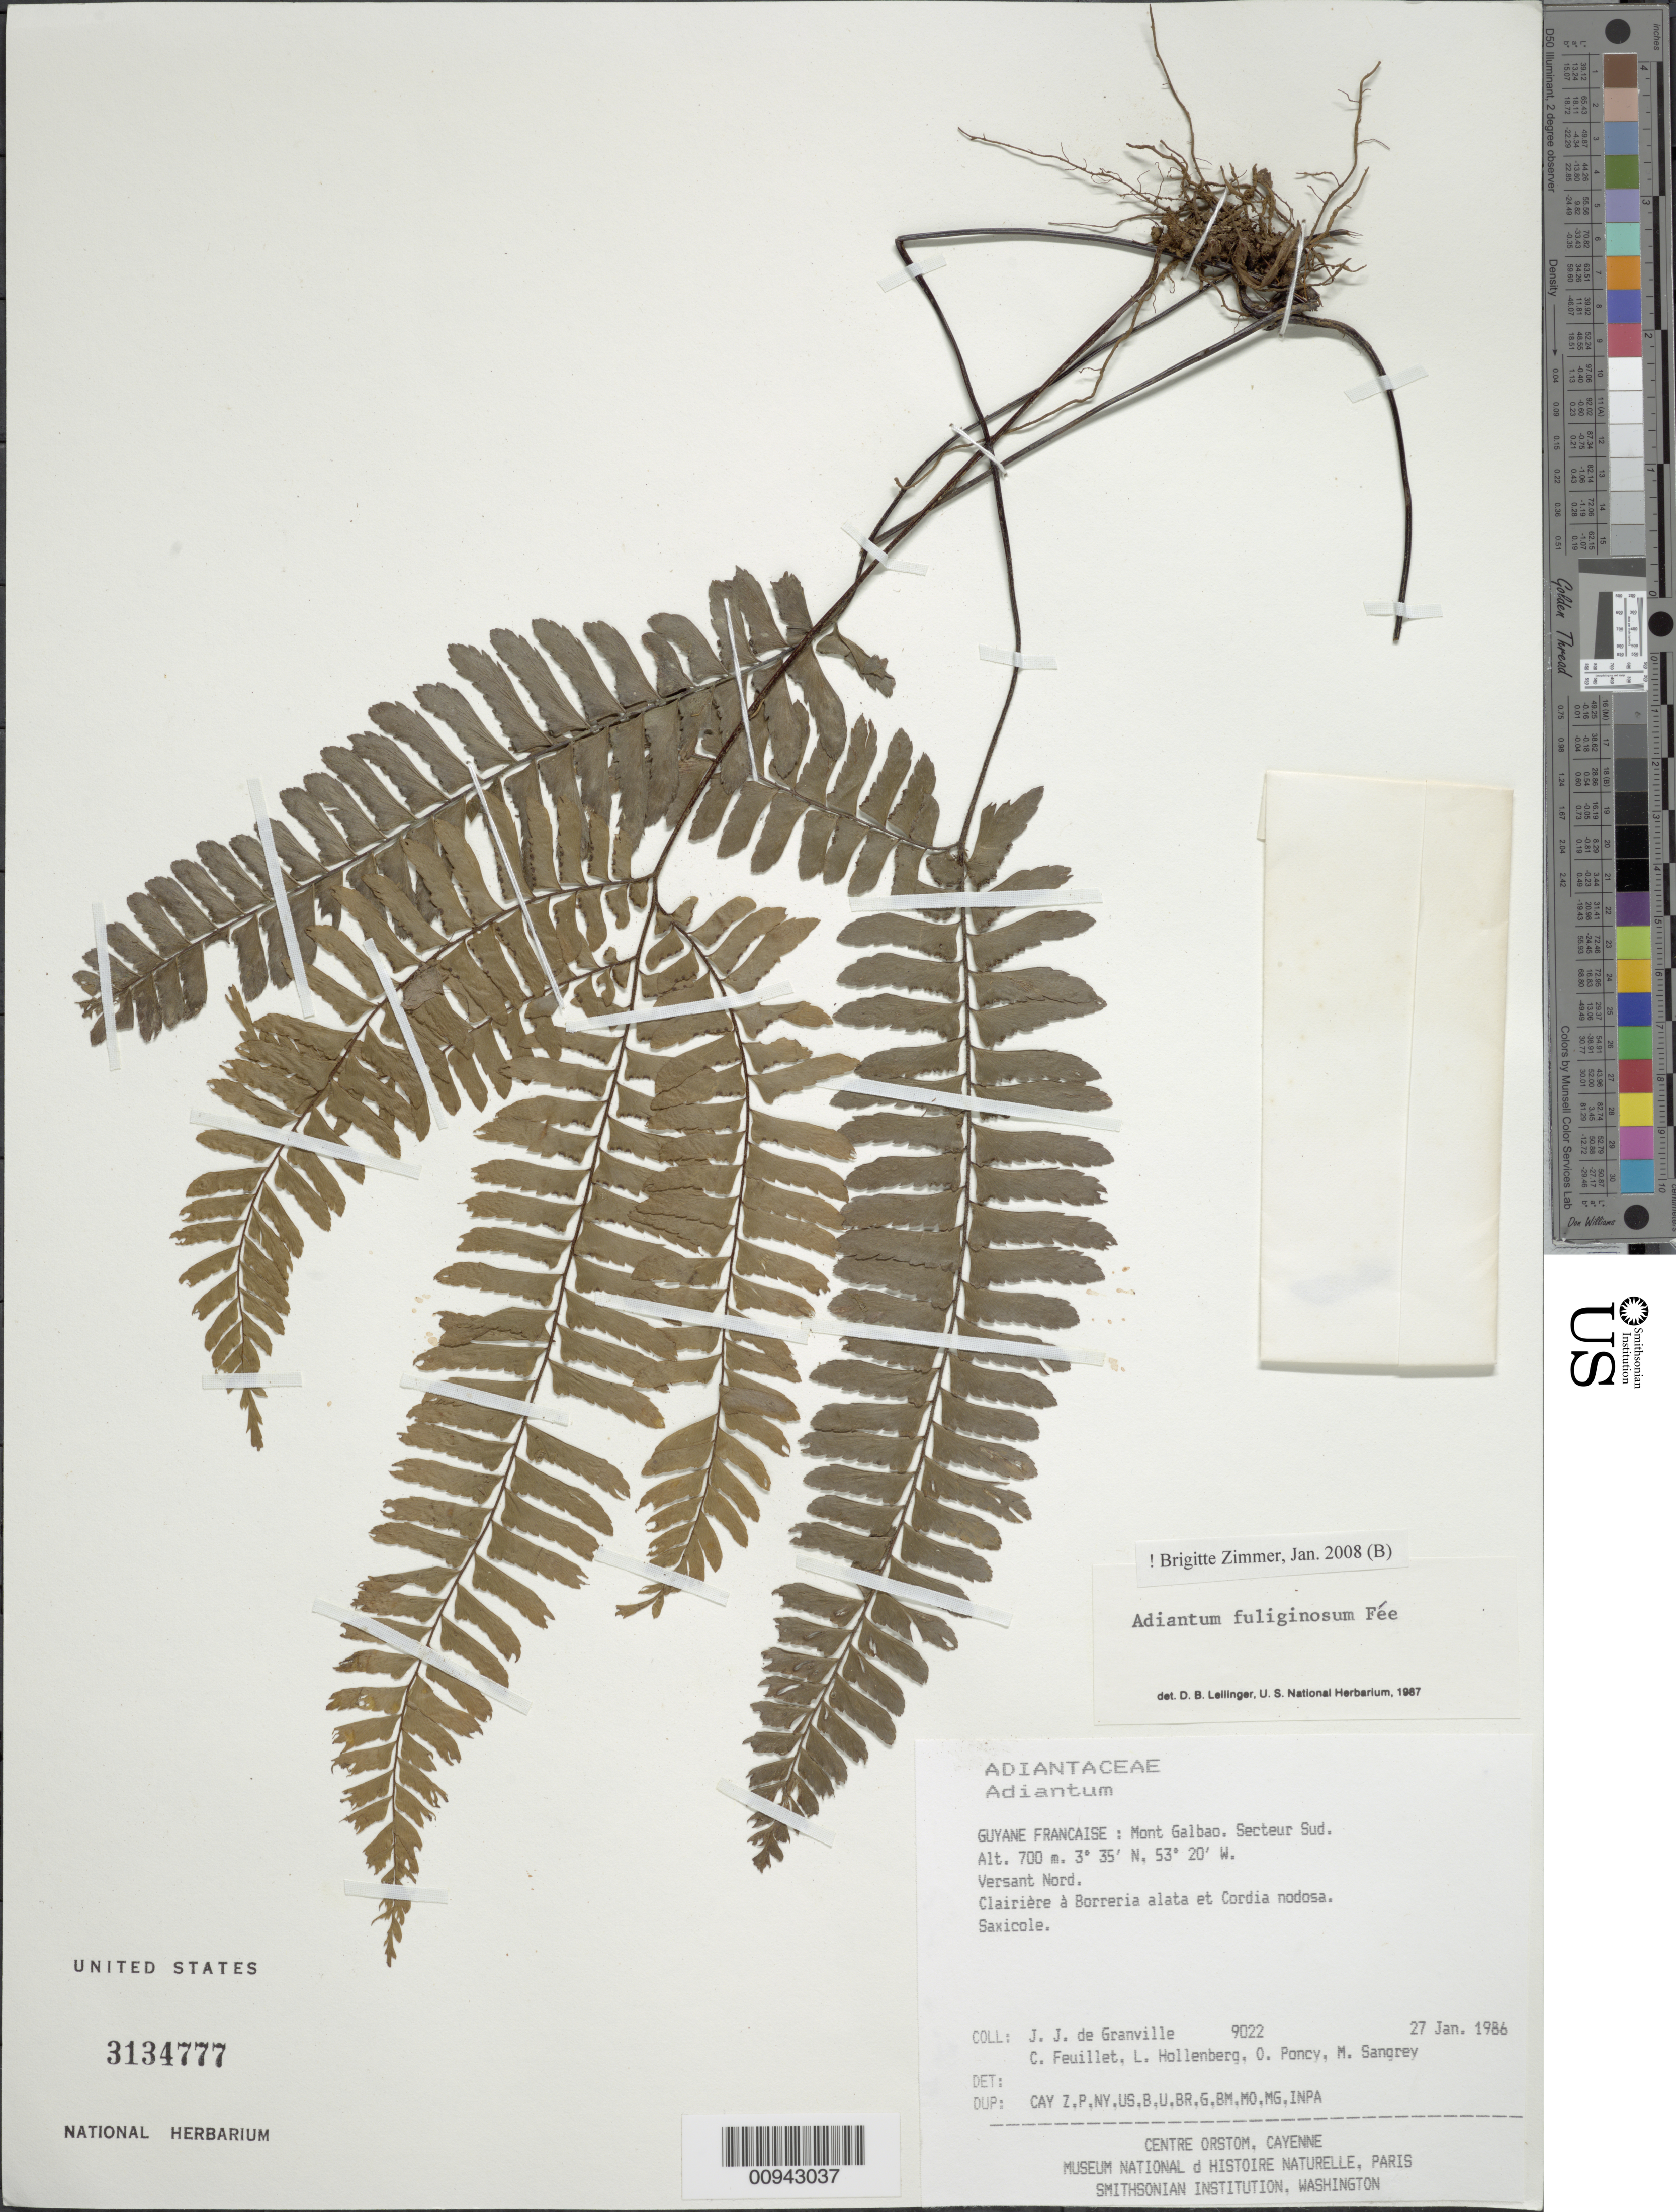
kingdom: Plantae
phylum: Tracheophyta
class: Polypodiopsida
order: Polypodiales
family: Pteridaceae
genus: Adiantum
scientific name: Adiantum fuliginosum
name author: Fée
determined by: Zimmer, B.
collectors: J.-J. de Granville, C. Feuillet, L. Hollenberg, O. Poncy & M. S. Sangrey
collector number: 9022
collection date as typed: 27-Jan-86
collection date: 1986-01-27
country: French Guiana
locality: Mont Galbao. Secteur Sud. Versant Nord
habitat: Clairière à Borreria alata et Cordia nodosa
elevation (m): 700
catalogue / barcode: US 3134777